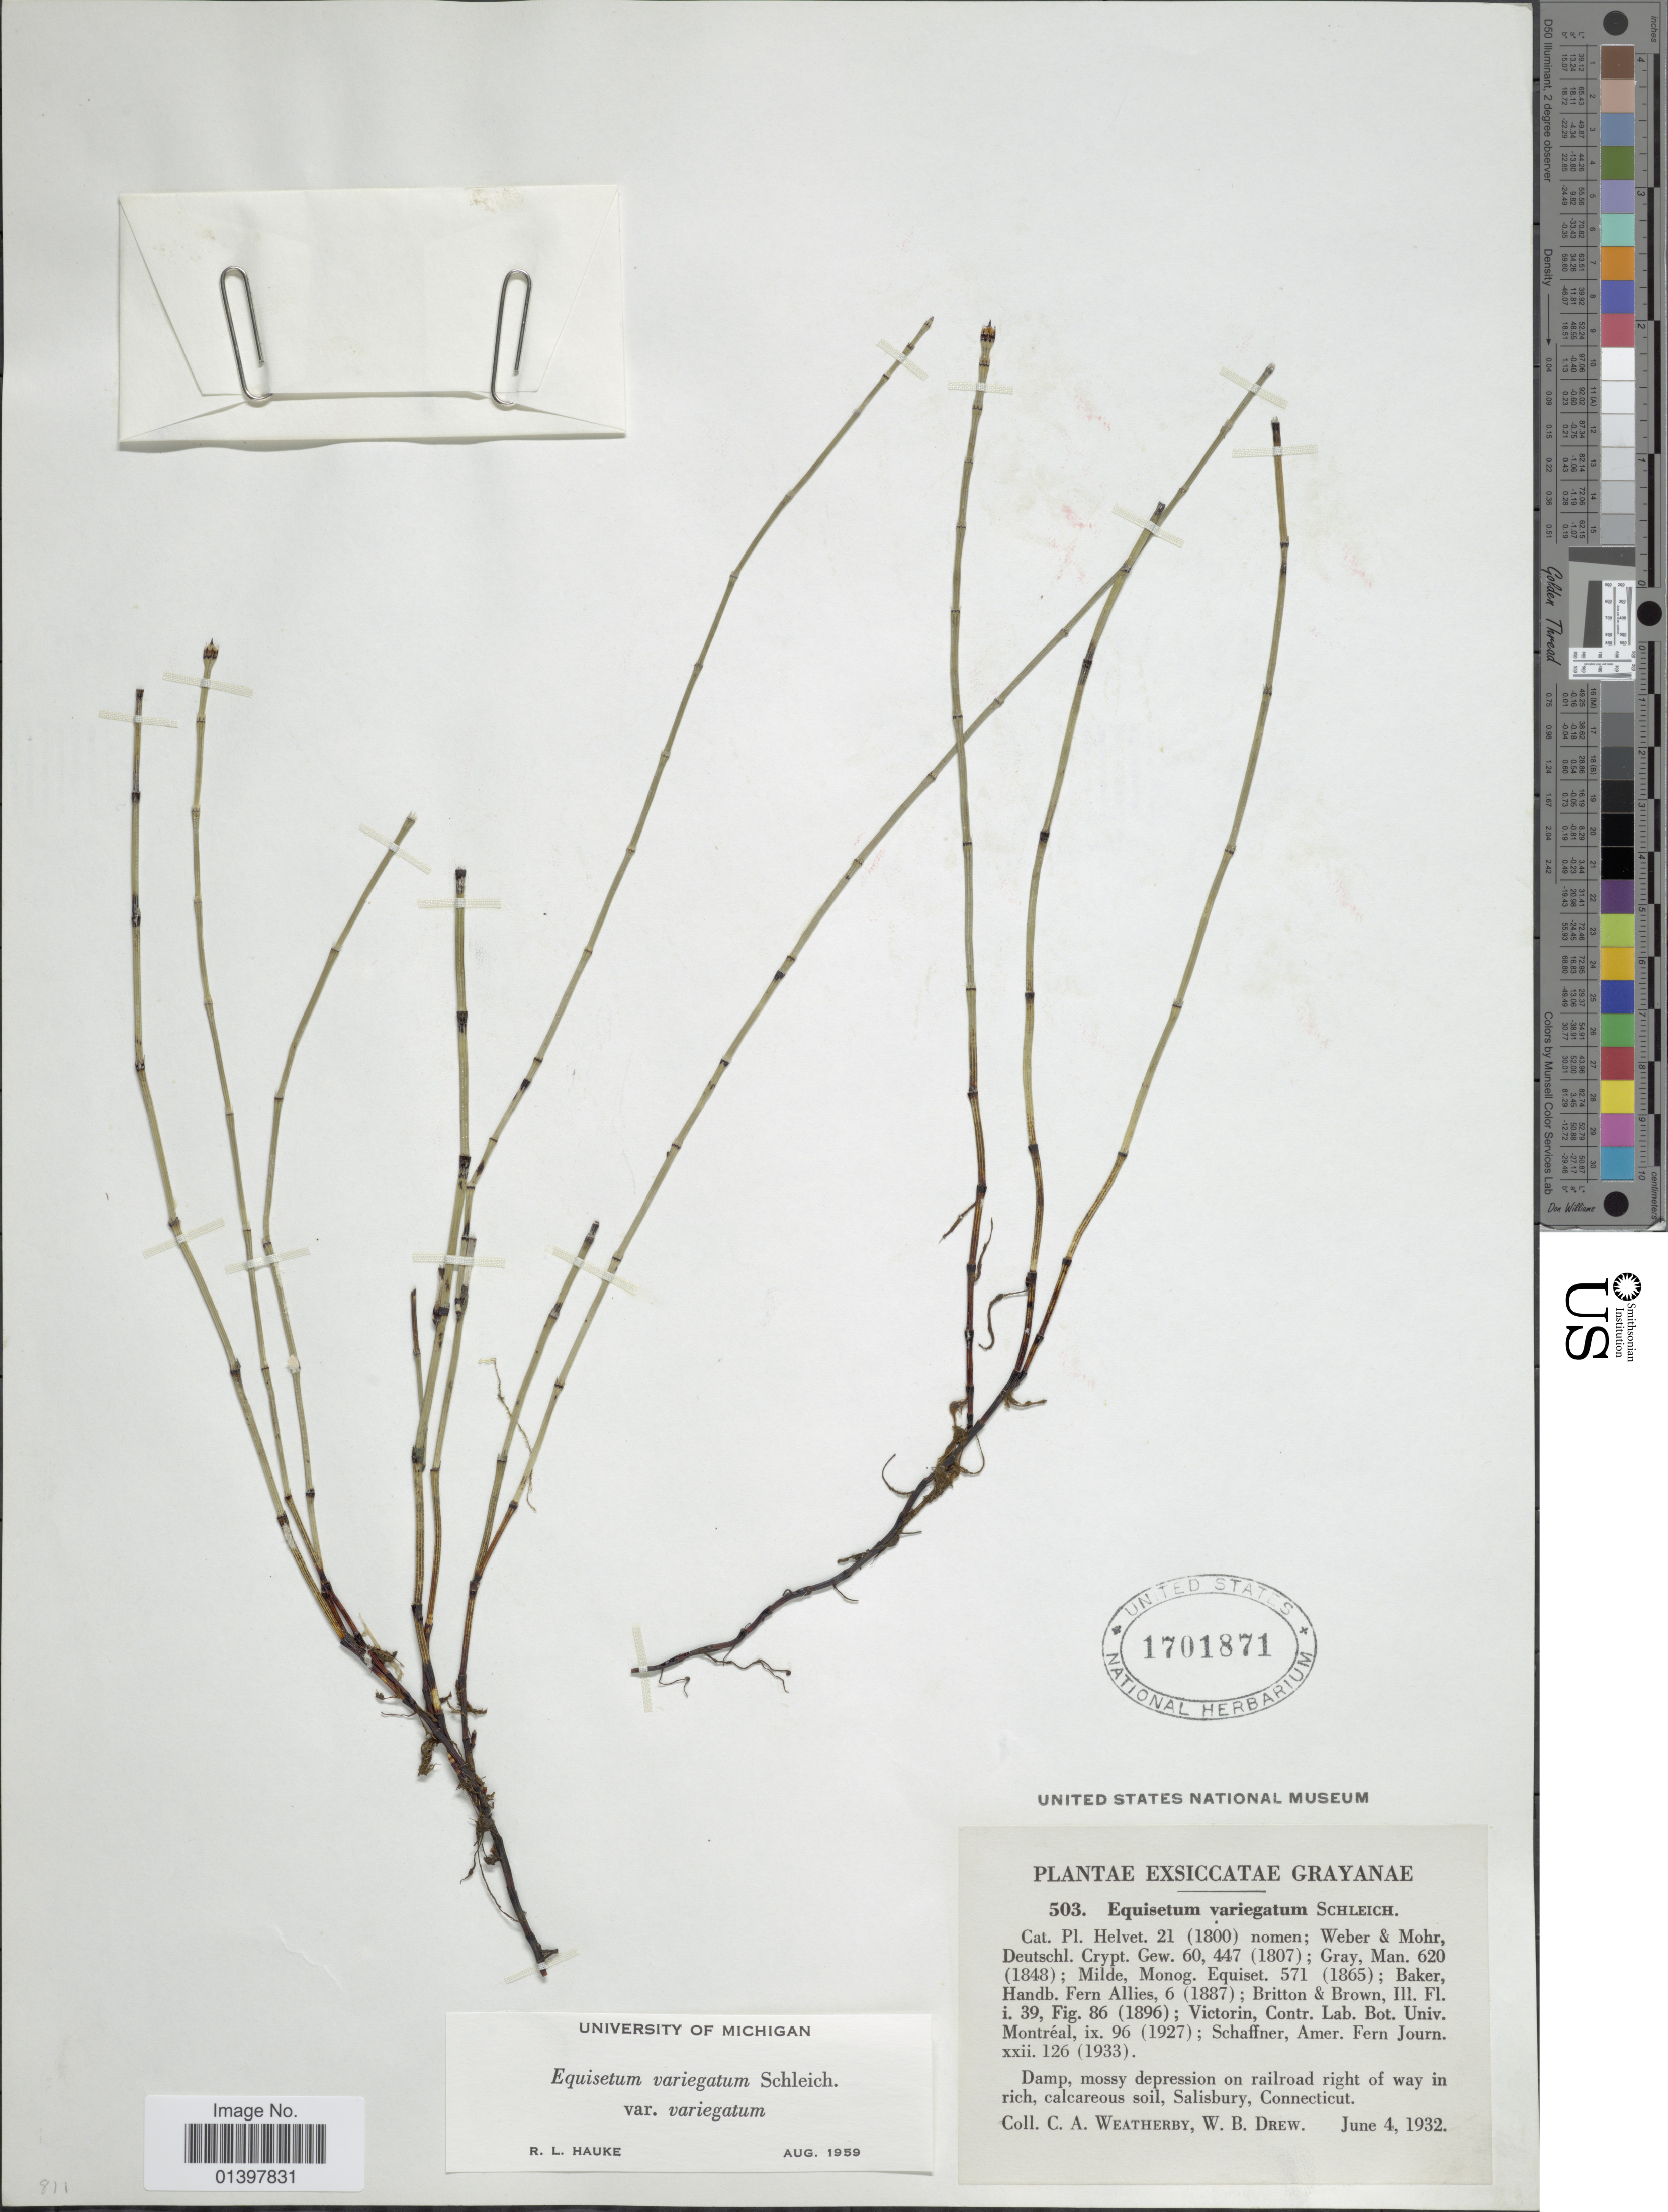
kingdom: Plantae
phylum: Tracheophyta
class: Polypodiopsida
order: Equisetales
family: Equisetaceae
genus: Equisetum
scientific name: Equisetum variegatum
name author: Schleich. ex F. Weber & D. Mohr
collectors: C. A. Weatherby & W. B. Drew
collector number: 503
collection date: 1932-06-04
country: United States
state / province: Connecticut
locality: Damp mossy depression on railroad right of way in rich calcareous soil, Salisbury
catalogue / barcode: US 1701871